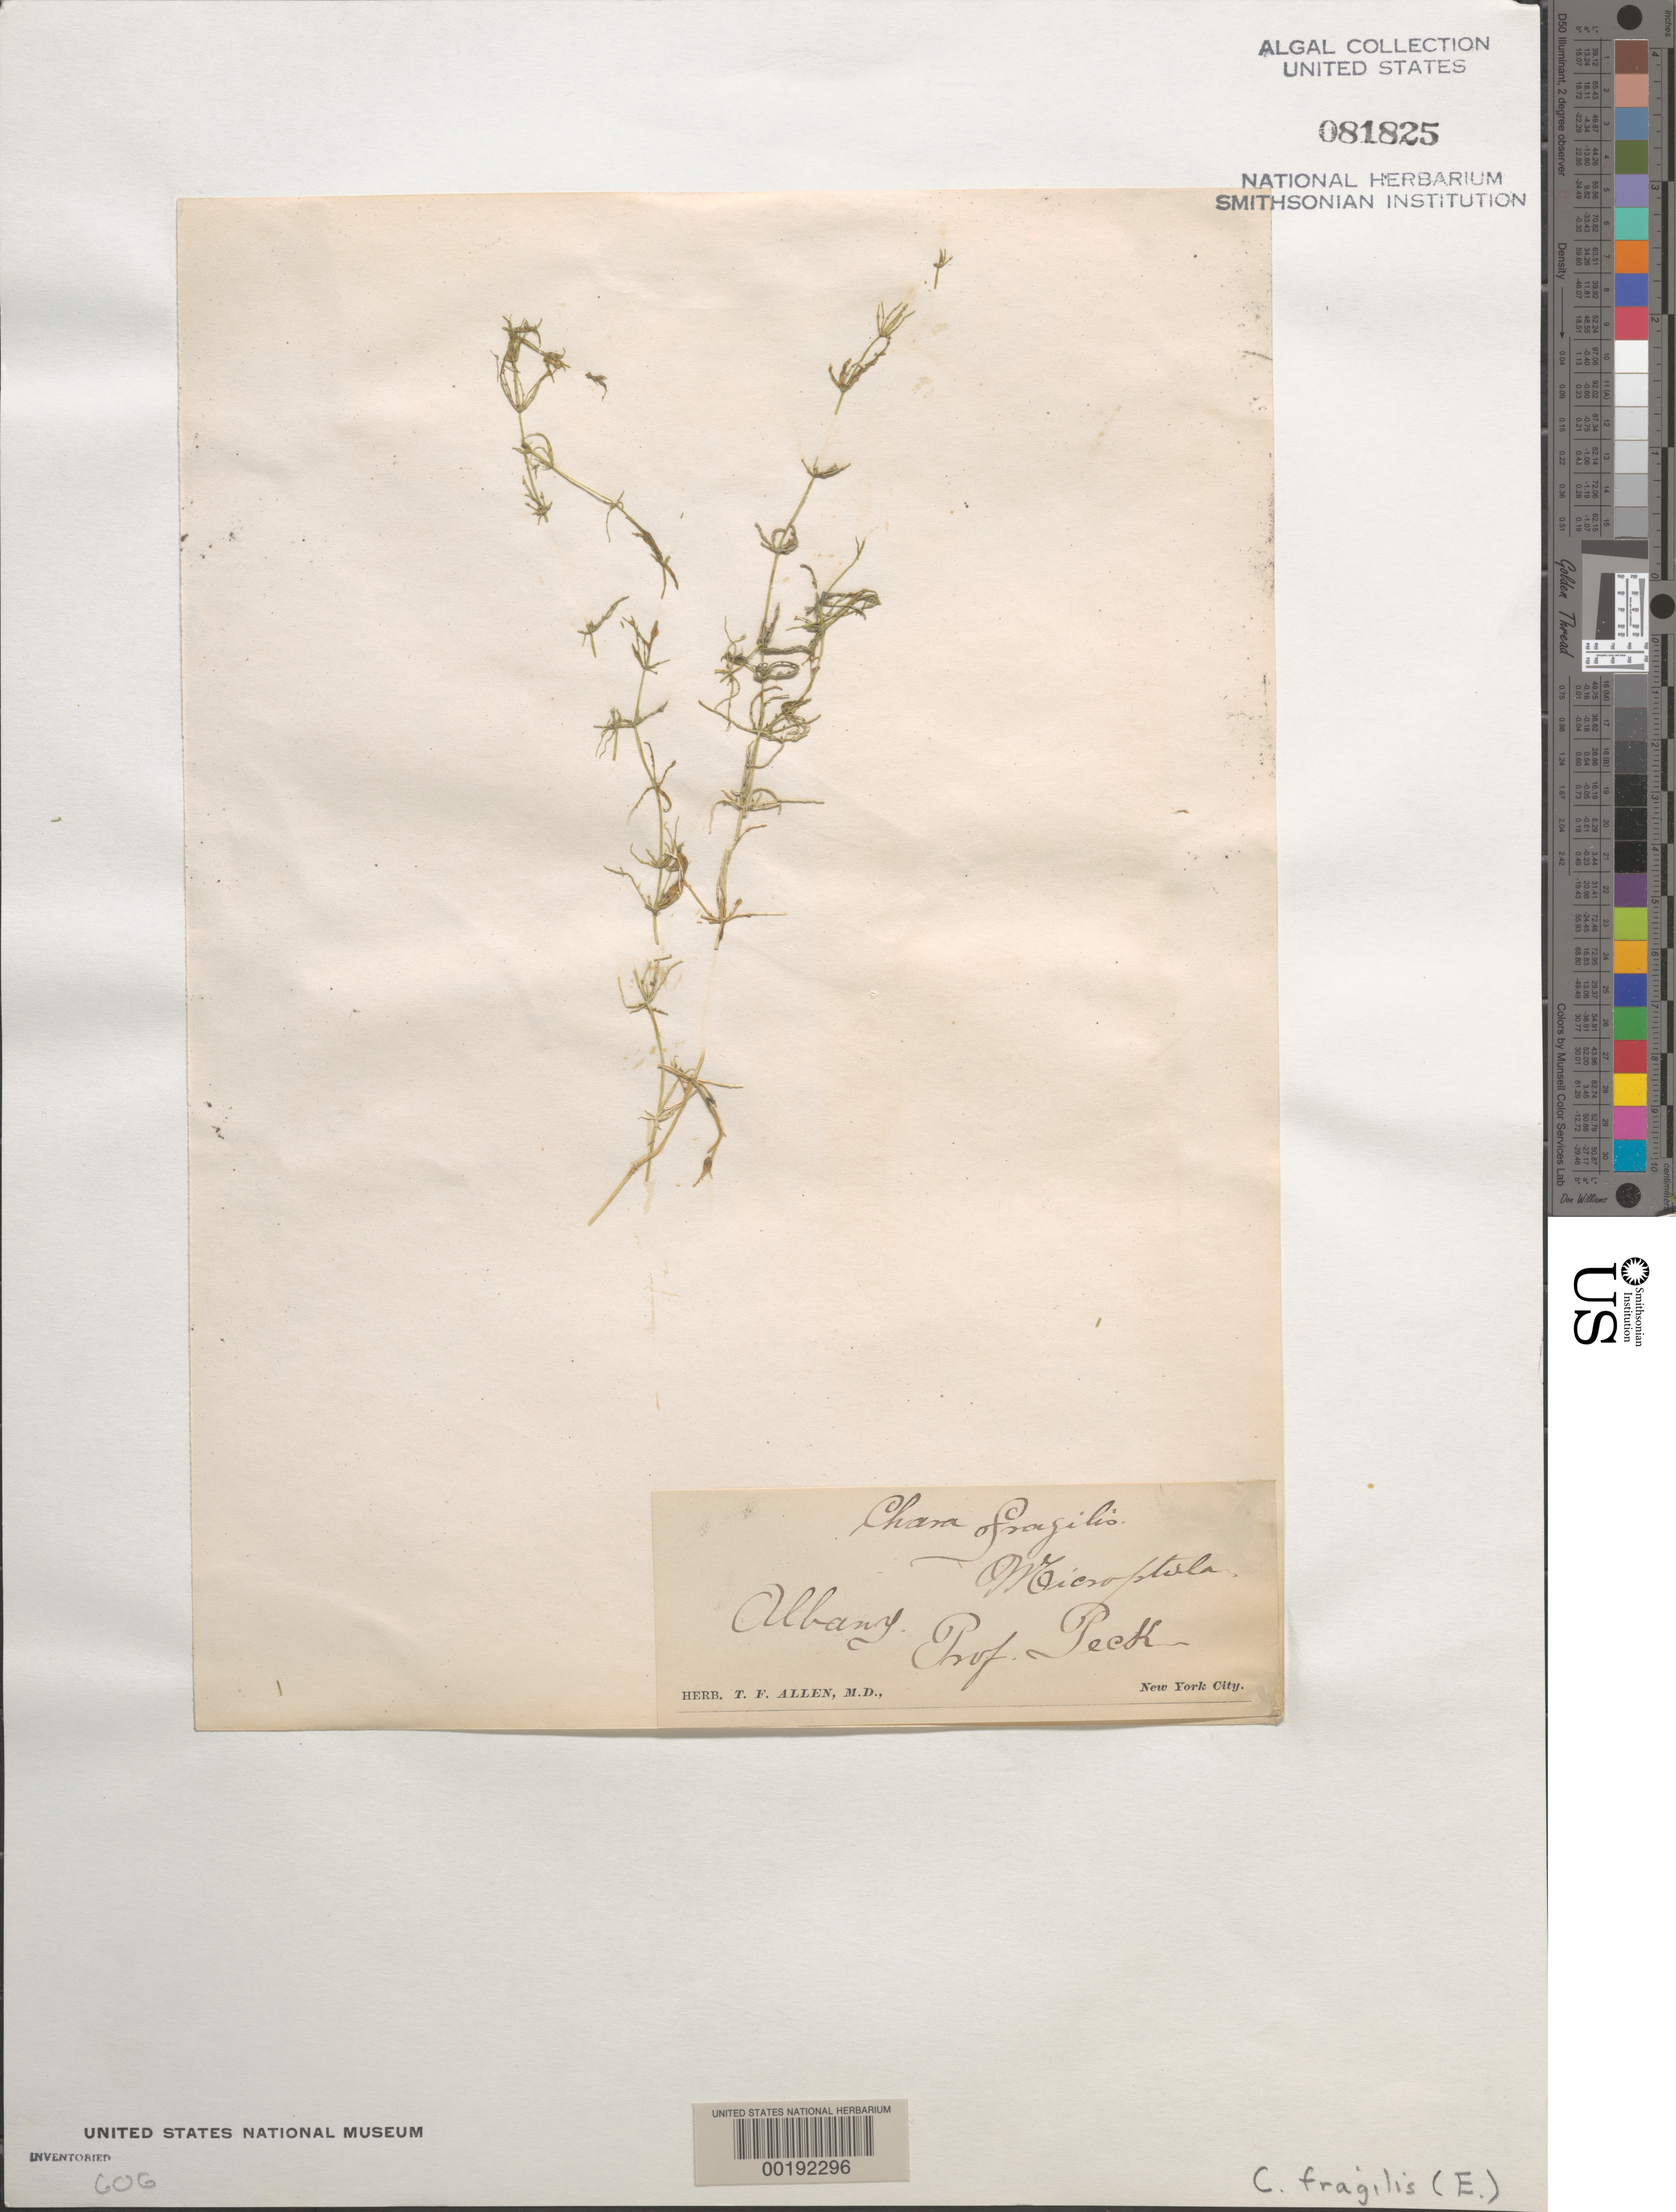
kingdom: Plantae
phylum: Charophyta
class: Charophyceae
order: Charales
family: Characeae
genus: Chara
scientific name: Chara globularis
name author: Thuiller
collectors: C. H. Peck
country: United States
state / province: New York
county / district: Albany County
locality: Albany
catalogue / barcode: US 81825